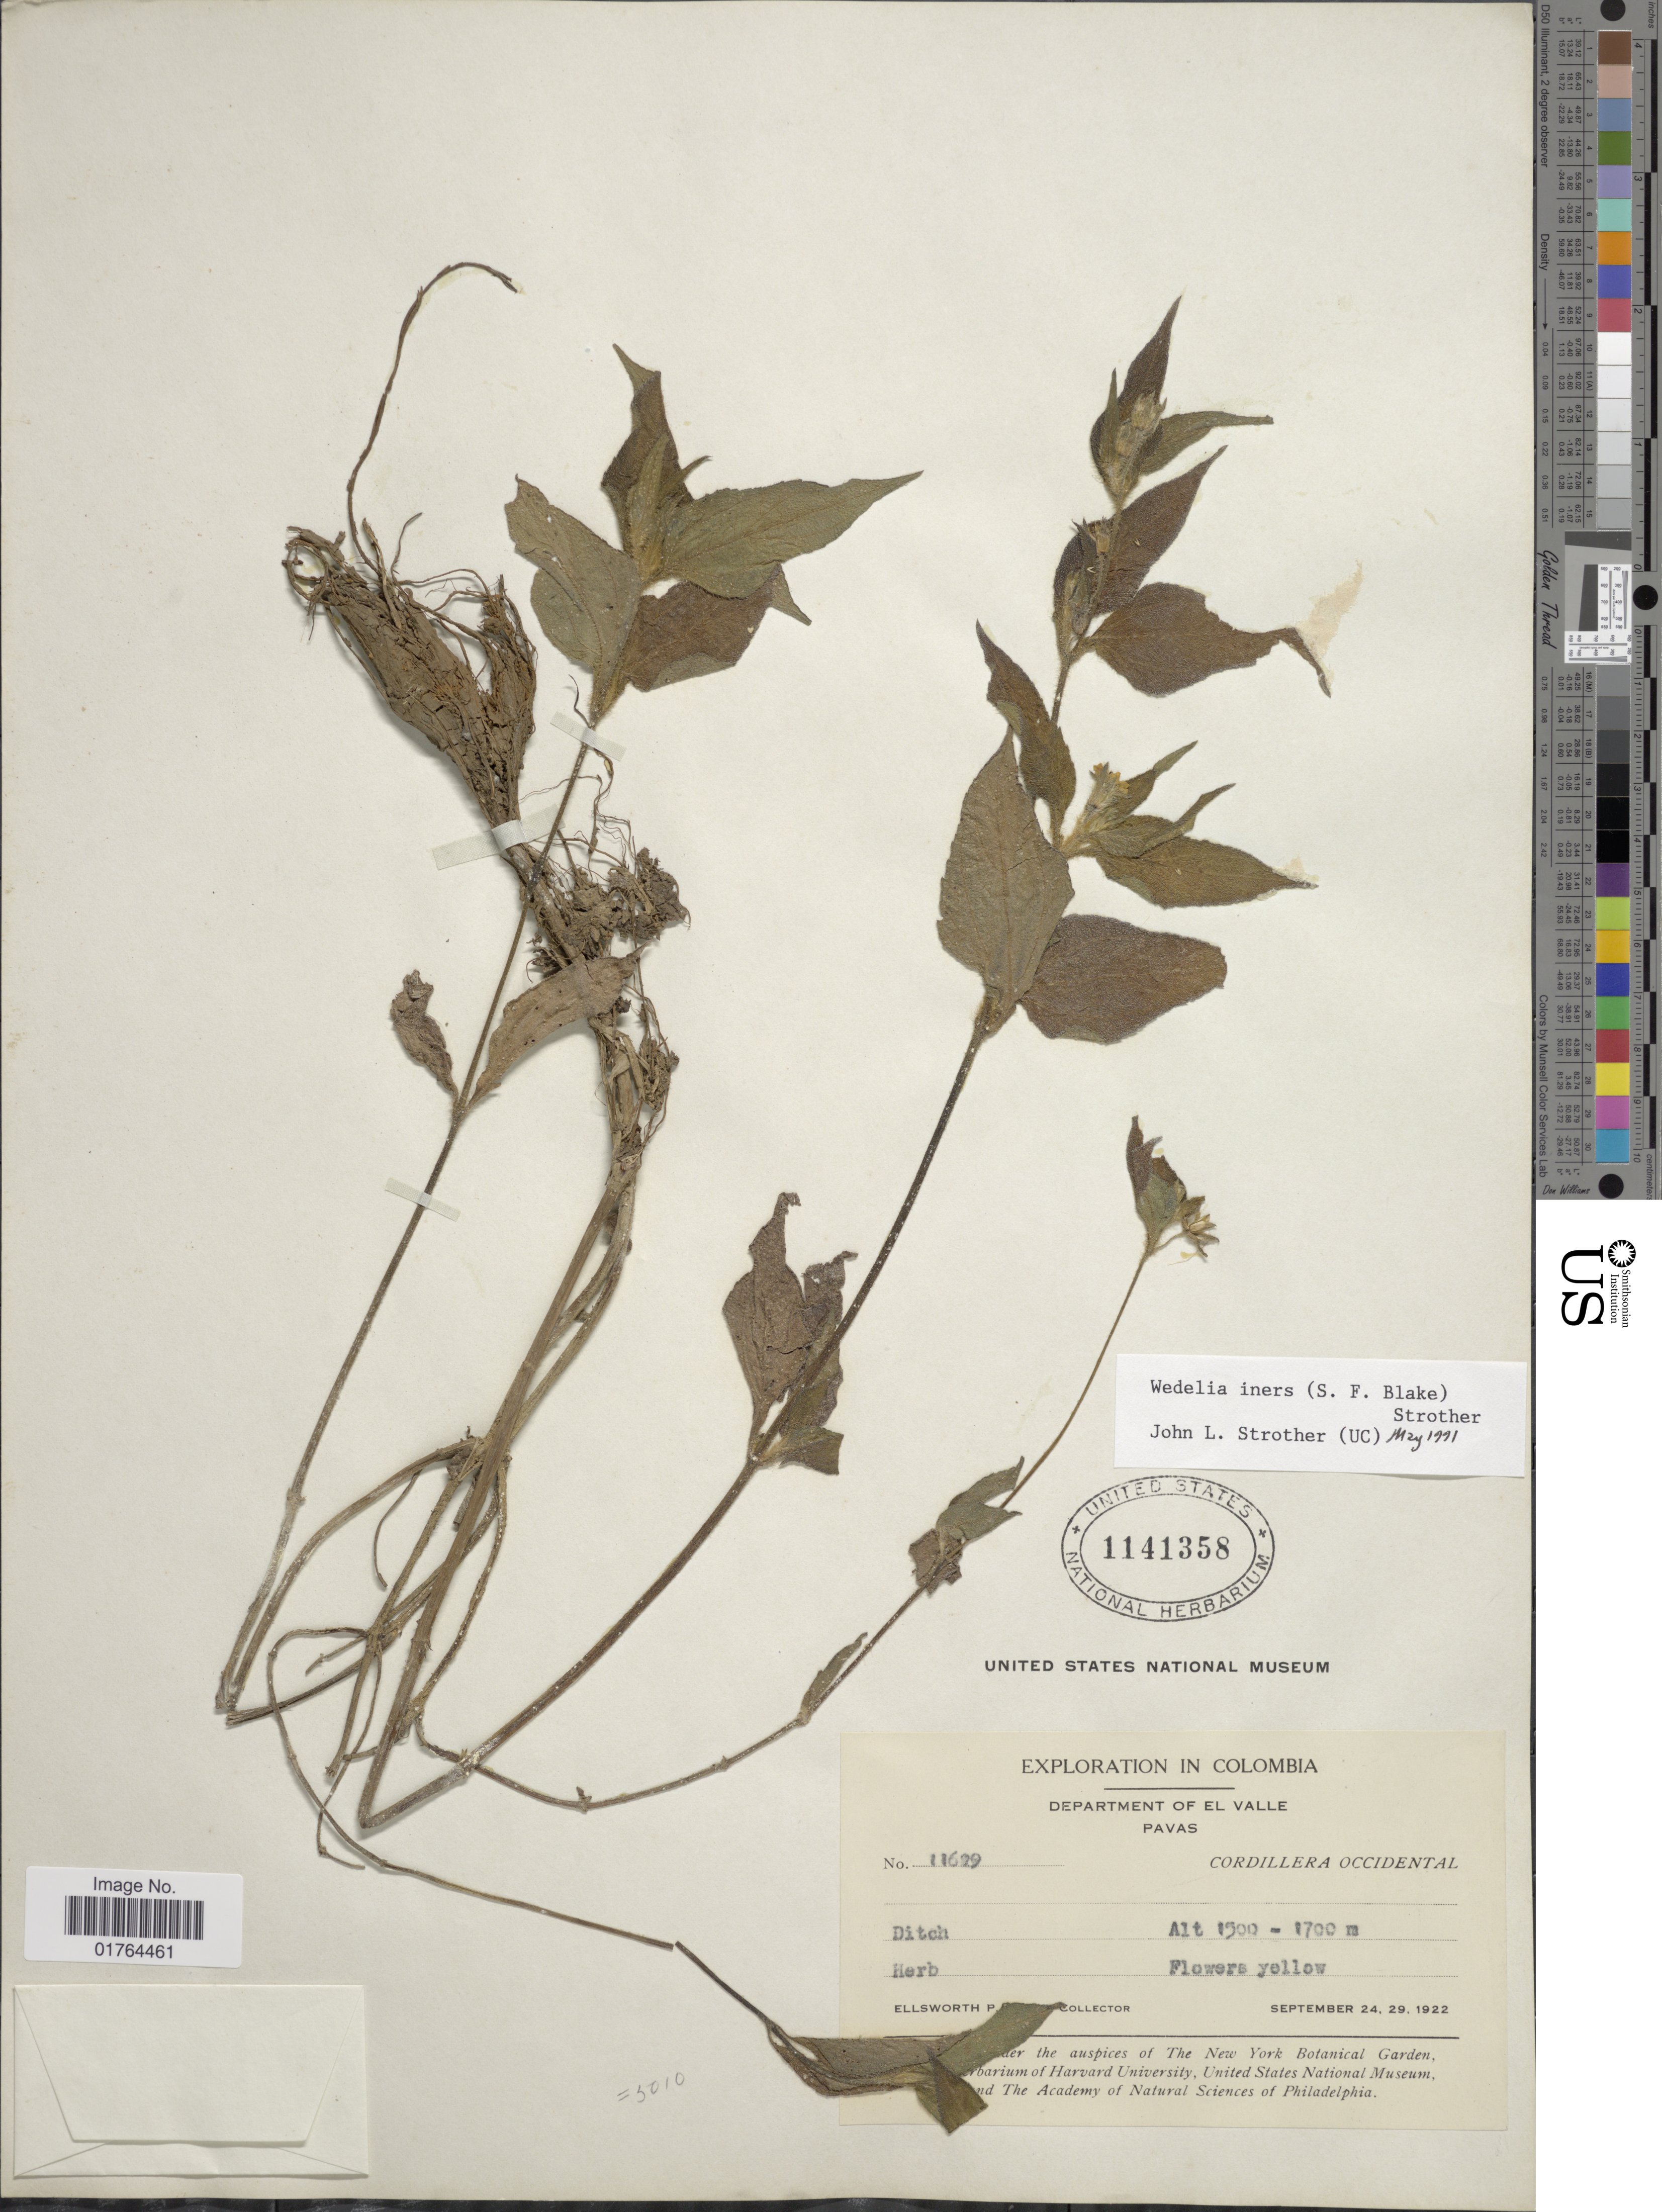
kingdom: Plantae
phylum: Tracheophyta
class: Magnoliopsida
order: Asterales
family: Asteraceae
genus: Wedelia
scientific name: Wedelia iners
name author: (S.F. Blake) Strother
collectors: P. Ellsworth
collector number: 11629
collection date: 1922-09-24/1922-09-29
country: Colombia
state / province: Valle del Cauca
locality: Department of El Valle, Pavas, Cordillera Occidental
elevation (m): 1500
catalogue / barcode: US 1141358